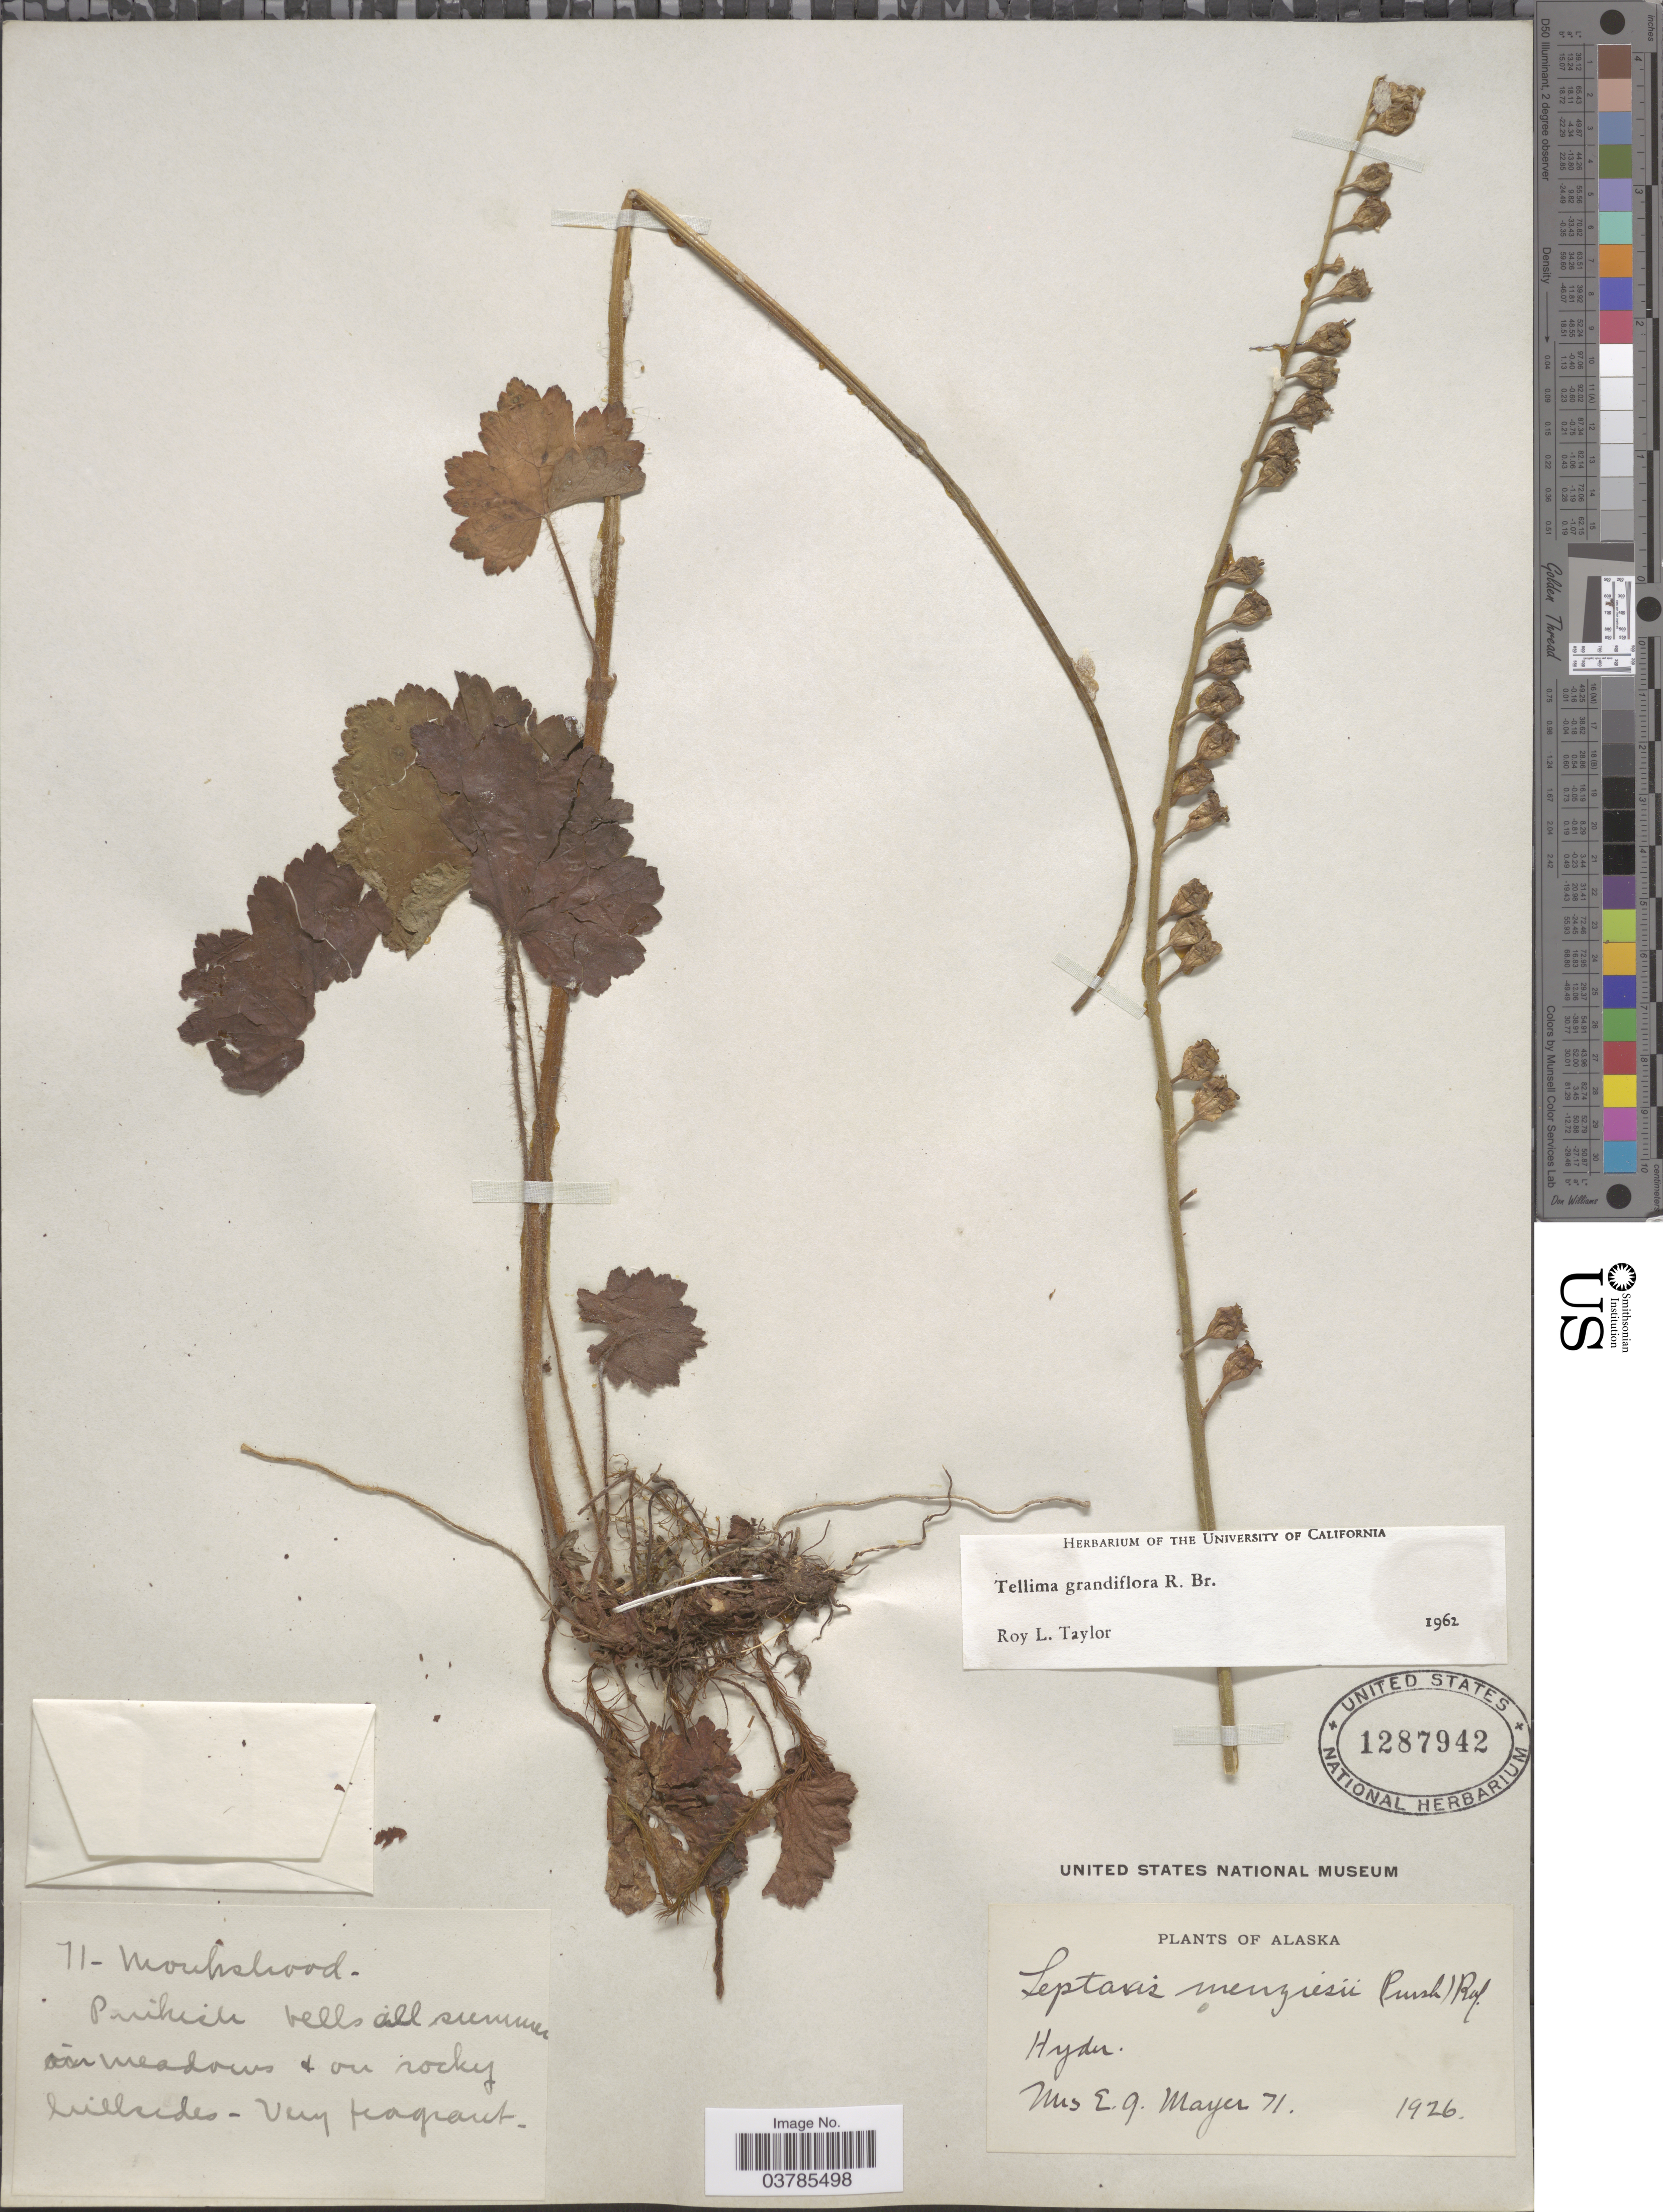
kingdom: Plantae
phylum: Tracheophyta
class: Magnoliopsida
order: Saxifragales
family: Saxifragaceae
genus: Tellima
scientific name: Tellima grandiflora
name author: (Pursh) Douglas ex Lindl.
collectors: E. Mayer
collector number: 71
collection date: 1926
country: United States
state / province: Alaska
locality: Hyder.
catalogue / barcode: US 1287942